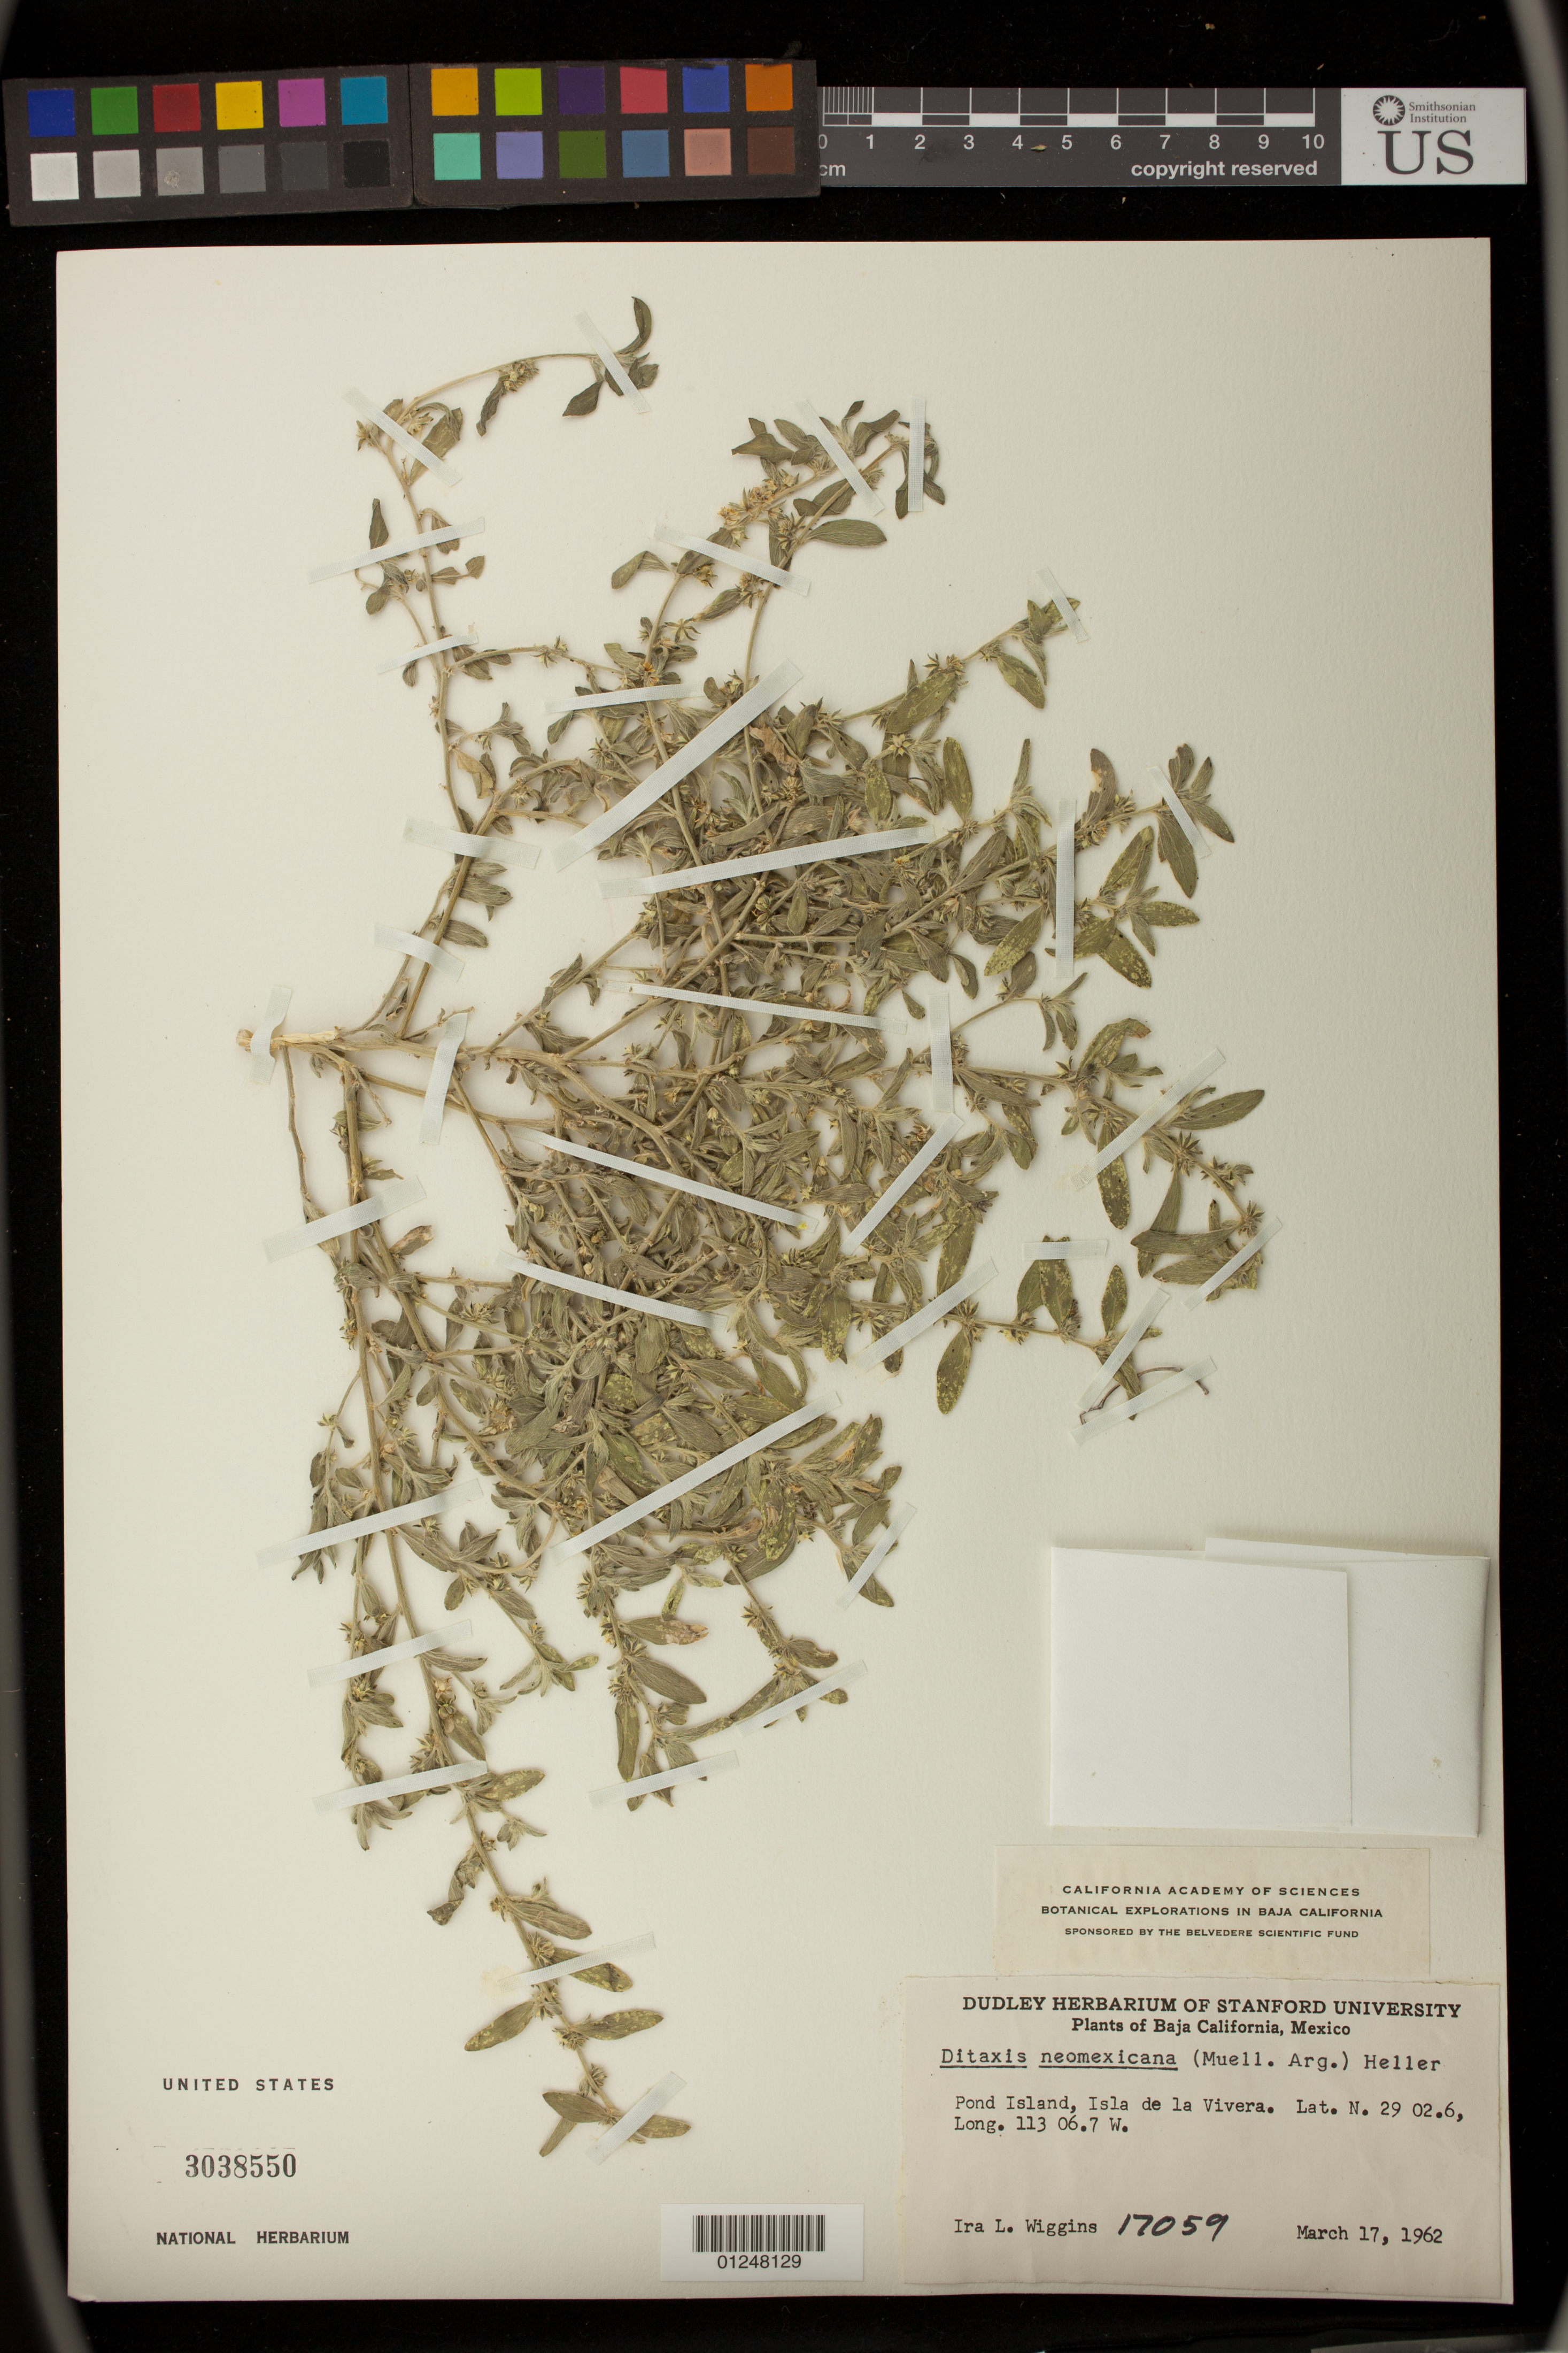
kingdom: Plantae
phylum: Tracheophyta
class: Magnoliopsida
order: Malpighiales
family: Euphorbiaceae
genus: Argythamnia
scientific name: Argythamnia serrata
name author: (Torr.) Müll. Arg.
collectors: I. L. Wiggins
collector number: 17059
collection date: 1962-03-17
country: Mexico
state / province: Baja California Norte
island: la Vivera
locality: Pond Island, Isla de la Vivera.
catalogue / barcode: US 3038550